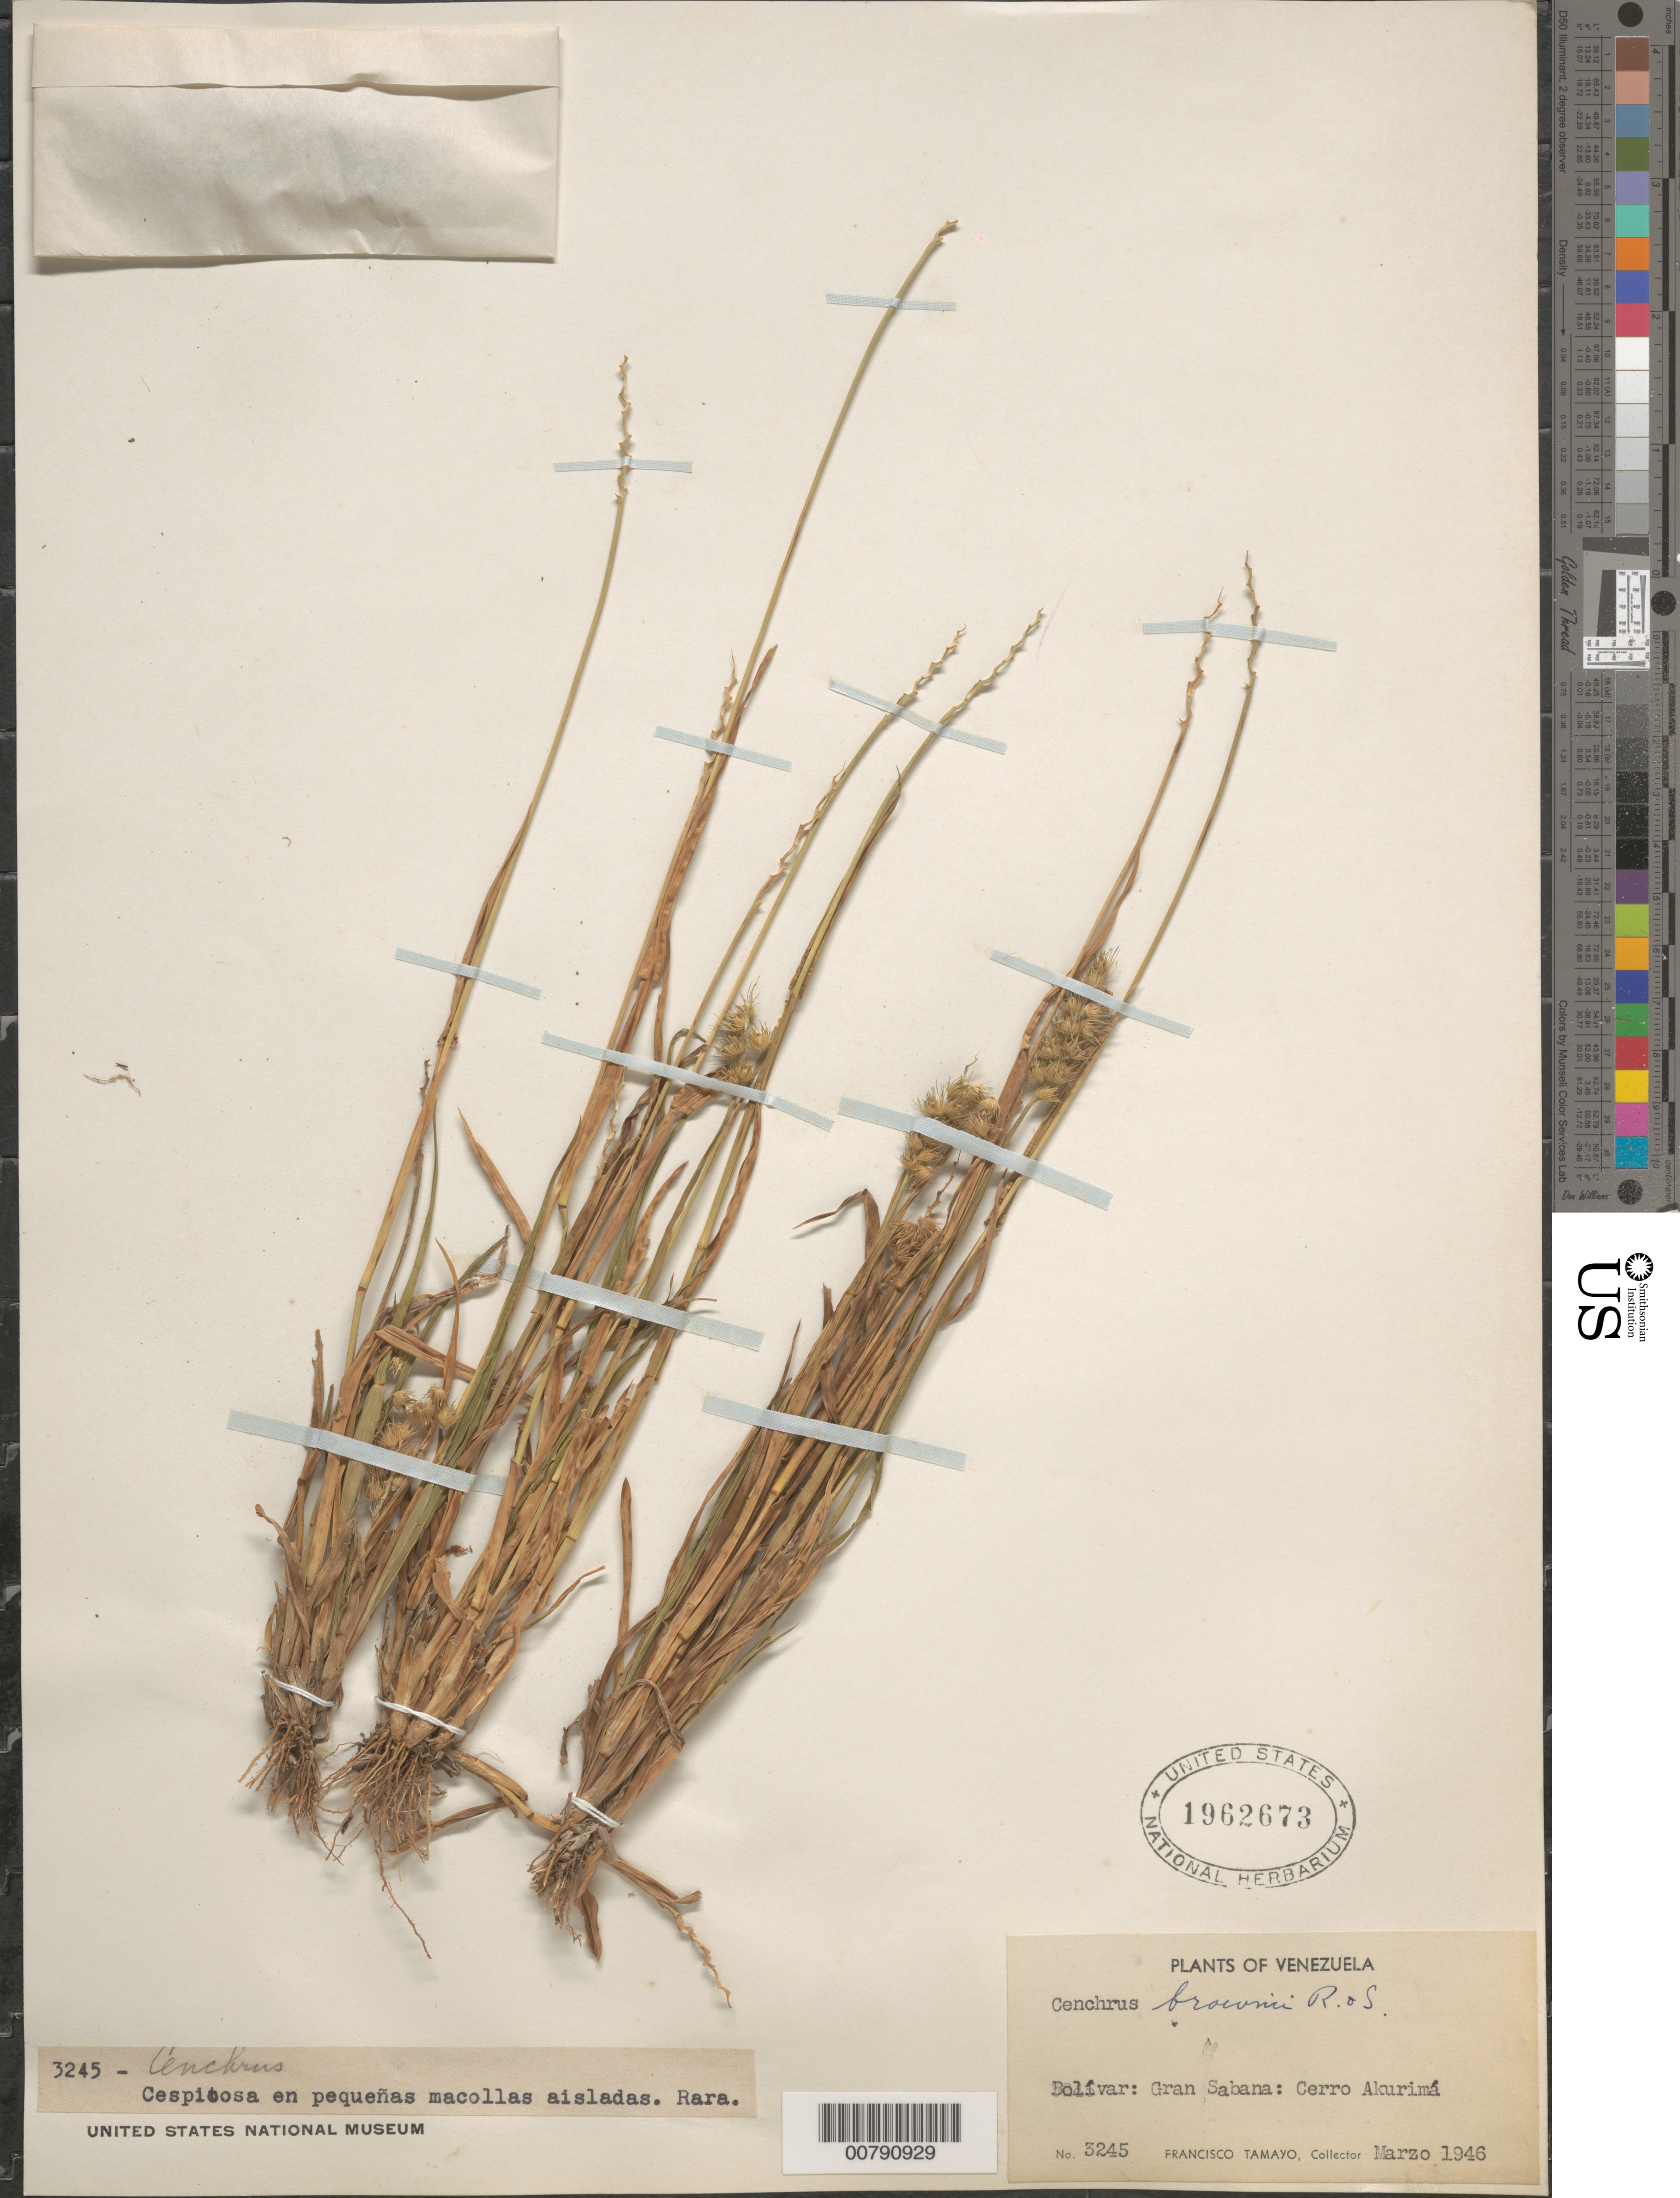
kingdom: Plantae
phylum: Tracheophyta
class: Liliopsida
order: Poales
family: Poaceae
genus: Cenchrus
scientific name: Cenchrus brownii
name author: Roem. & Schult.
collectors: F. Tamayo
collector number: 3245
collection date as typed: Mar-46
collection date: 1946-03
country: Venezuela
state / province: Bolívar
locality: Gran Sabana, Cerro Akurimá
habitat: Pequenas macollas aisladas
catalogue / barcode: US 1962673